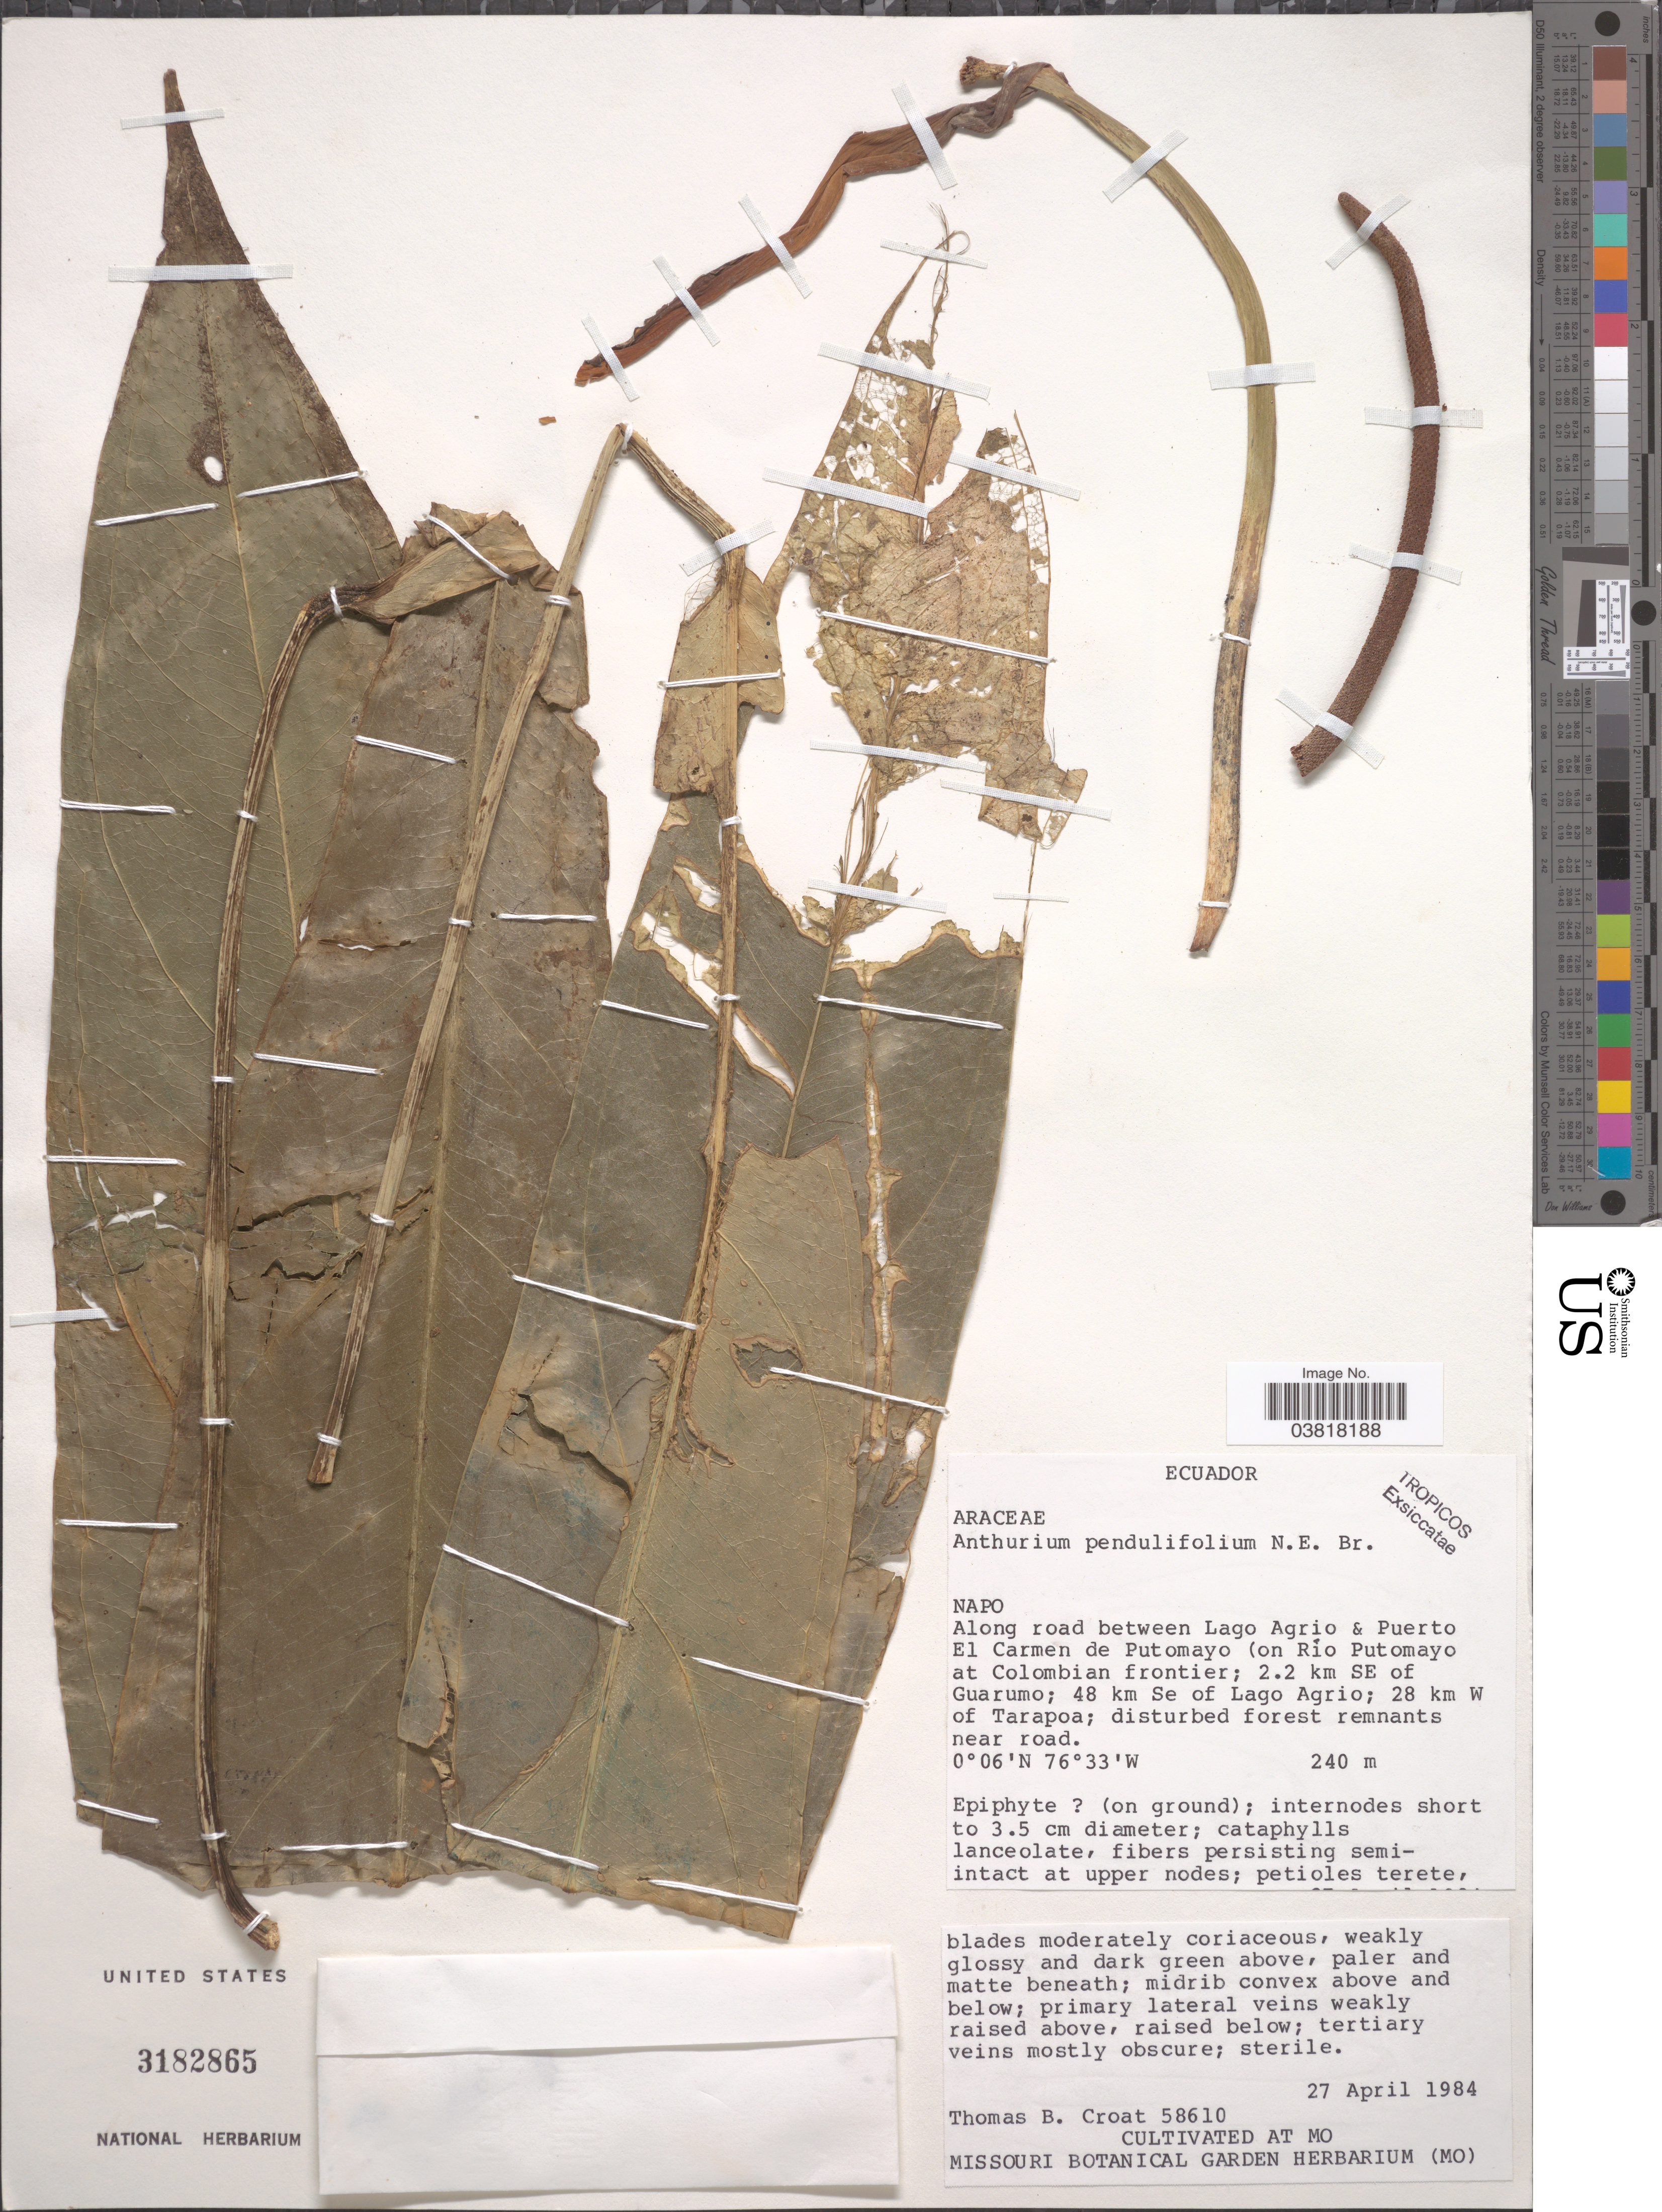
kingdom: Plantae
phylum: Tracheophyta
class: Liliopsida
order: Alismatales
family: Araceae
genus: Anthurium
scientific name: Anthurium pentaphyllum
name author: (Aubl.) G. Don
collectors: T. B. Croat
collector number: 58610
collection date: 1984-04-27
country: Ecuador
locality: Cultivated at Missouri Botanical Garden Herbarium. [unsure placement] Napo. Along road between Lago Agrio & Puerto El Carmen de Putomayo (on Río Putomayo at Colombian frontier; 2.2 km SE of Guarumo; 48 km Se of Lago Agrio; 28 km W of Tarapoa.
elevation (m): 240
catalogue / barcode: US 3182865